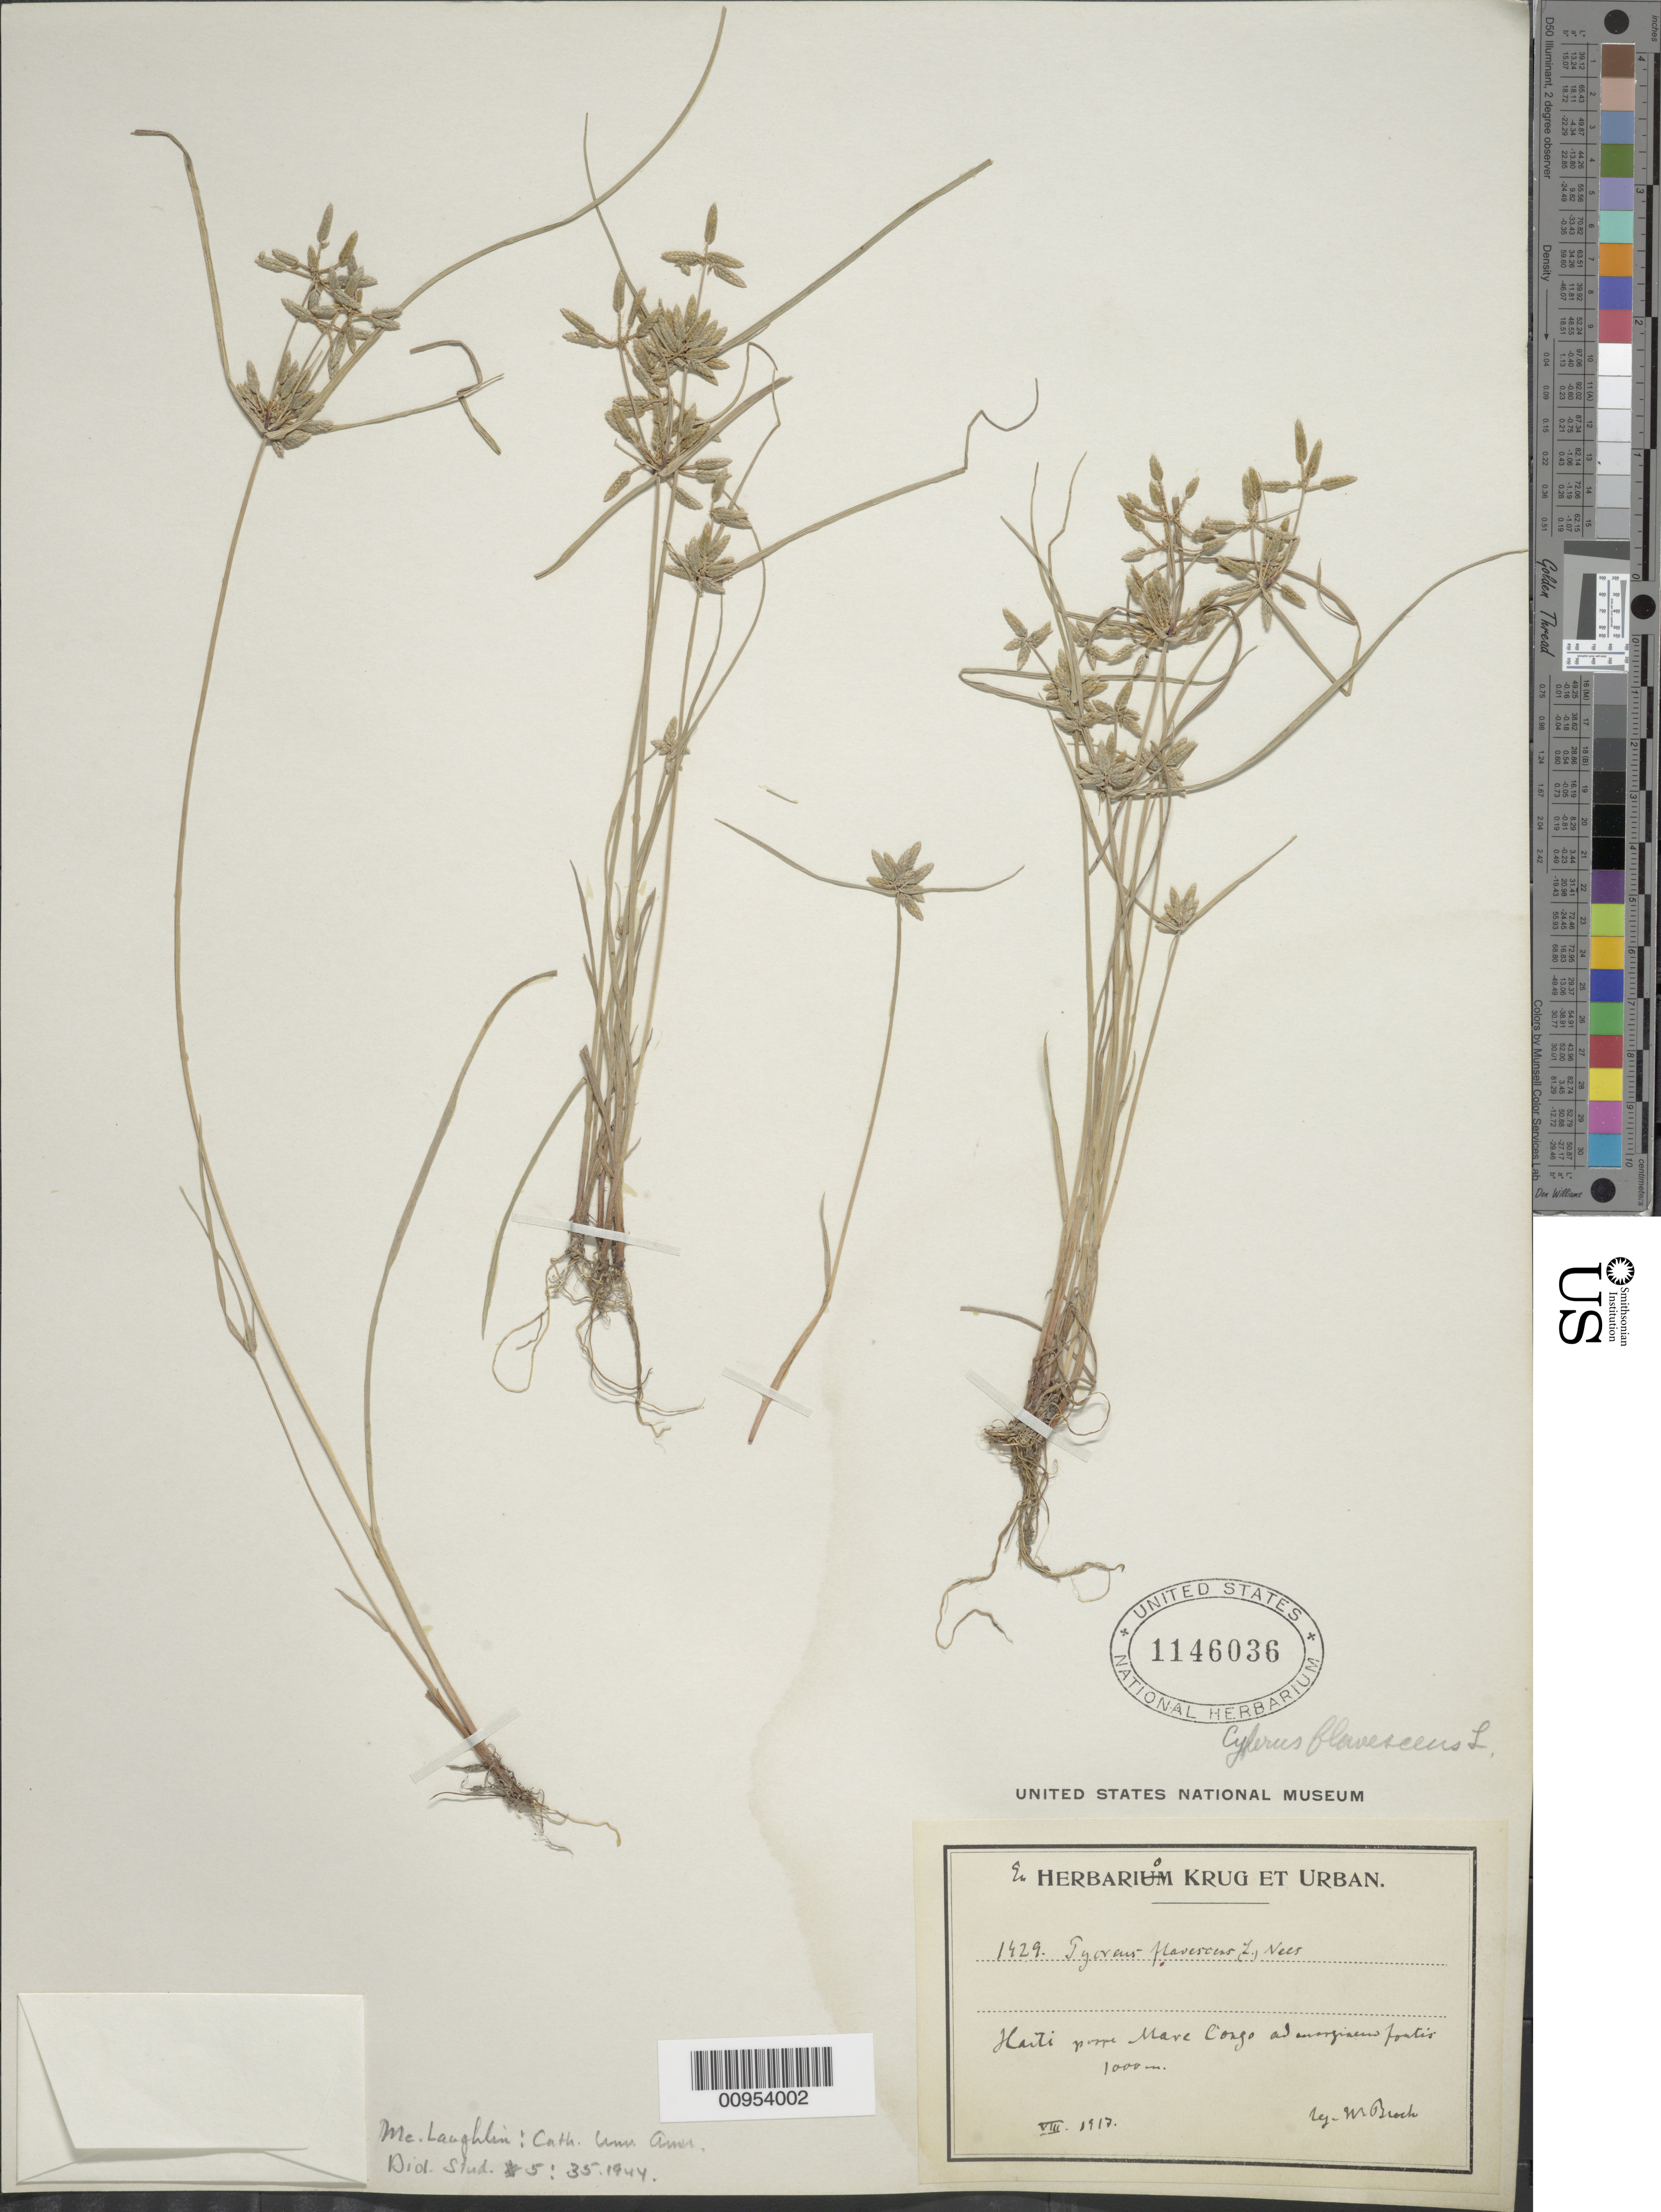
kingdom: Plantae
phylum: Tracheophyta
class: Liliopsida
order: Poales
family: Cyperaceae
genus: Cyperus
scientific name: Cyperus flavescens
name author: L.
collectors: W. Bush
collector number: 1429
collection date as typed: Aug 1917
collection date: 1917-08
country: Haiti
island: Hispaniola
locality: Prope Mare Congo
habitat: Ad marécageus fontis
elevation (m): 1000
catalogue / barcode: US 1146036